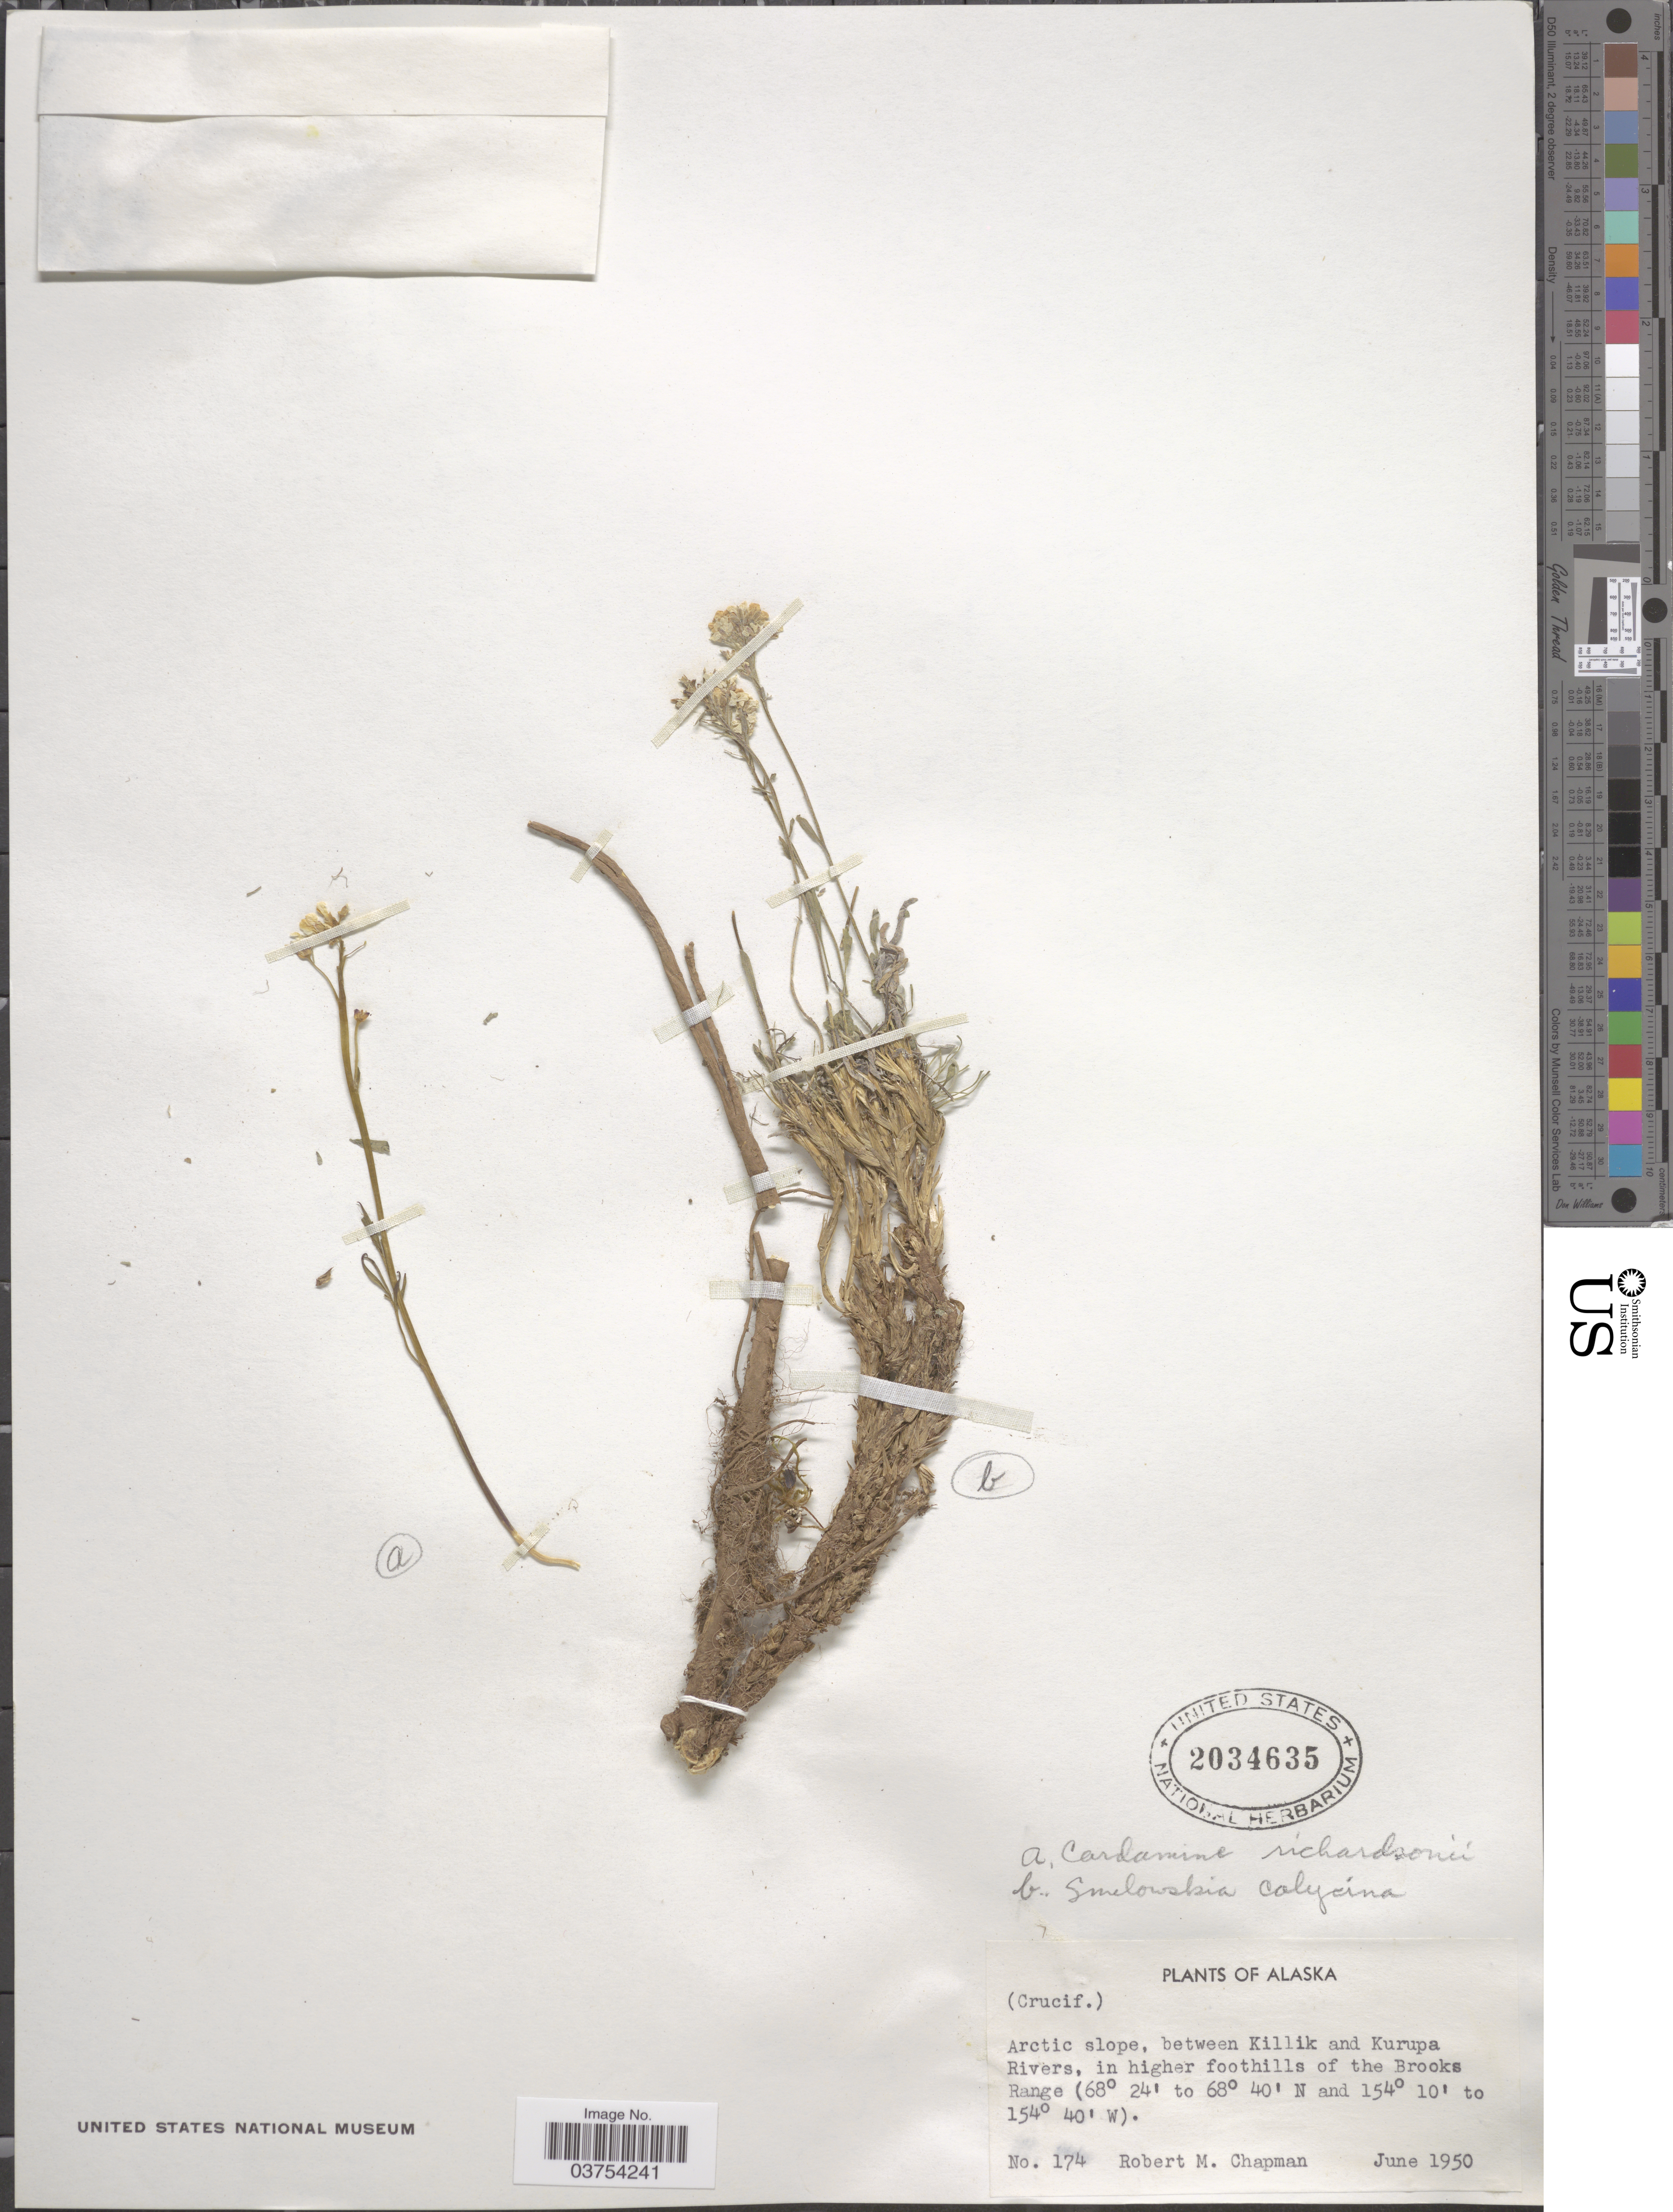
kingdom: Plantae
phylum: Tracheophyta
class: Magnoliopsida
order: Brassicales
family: Brassicaceae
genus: Smelowskia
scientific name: Smelowskia calycina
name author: (Stephan) C.A. Mey.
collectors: R. M. Chapman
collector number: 174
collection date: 1950-06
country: United States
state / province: Alaska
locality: Arctic slope, between Killik and Kurupa Rivers, in higher foothills of the Brooks Range.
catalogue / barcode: US 2034635